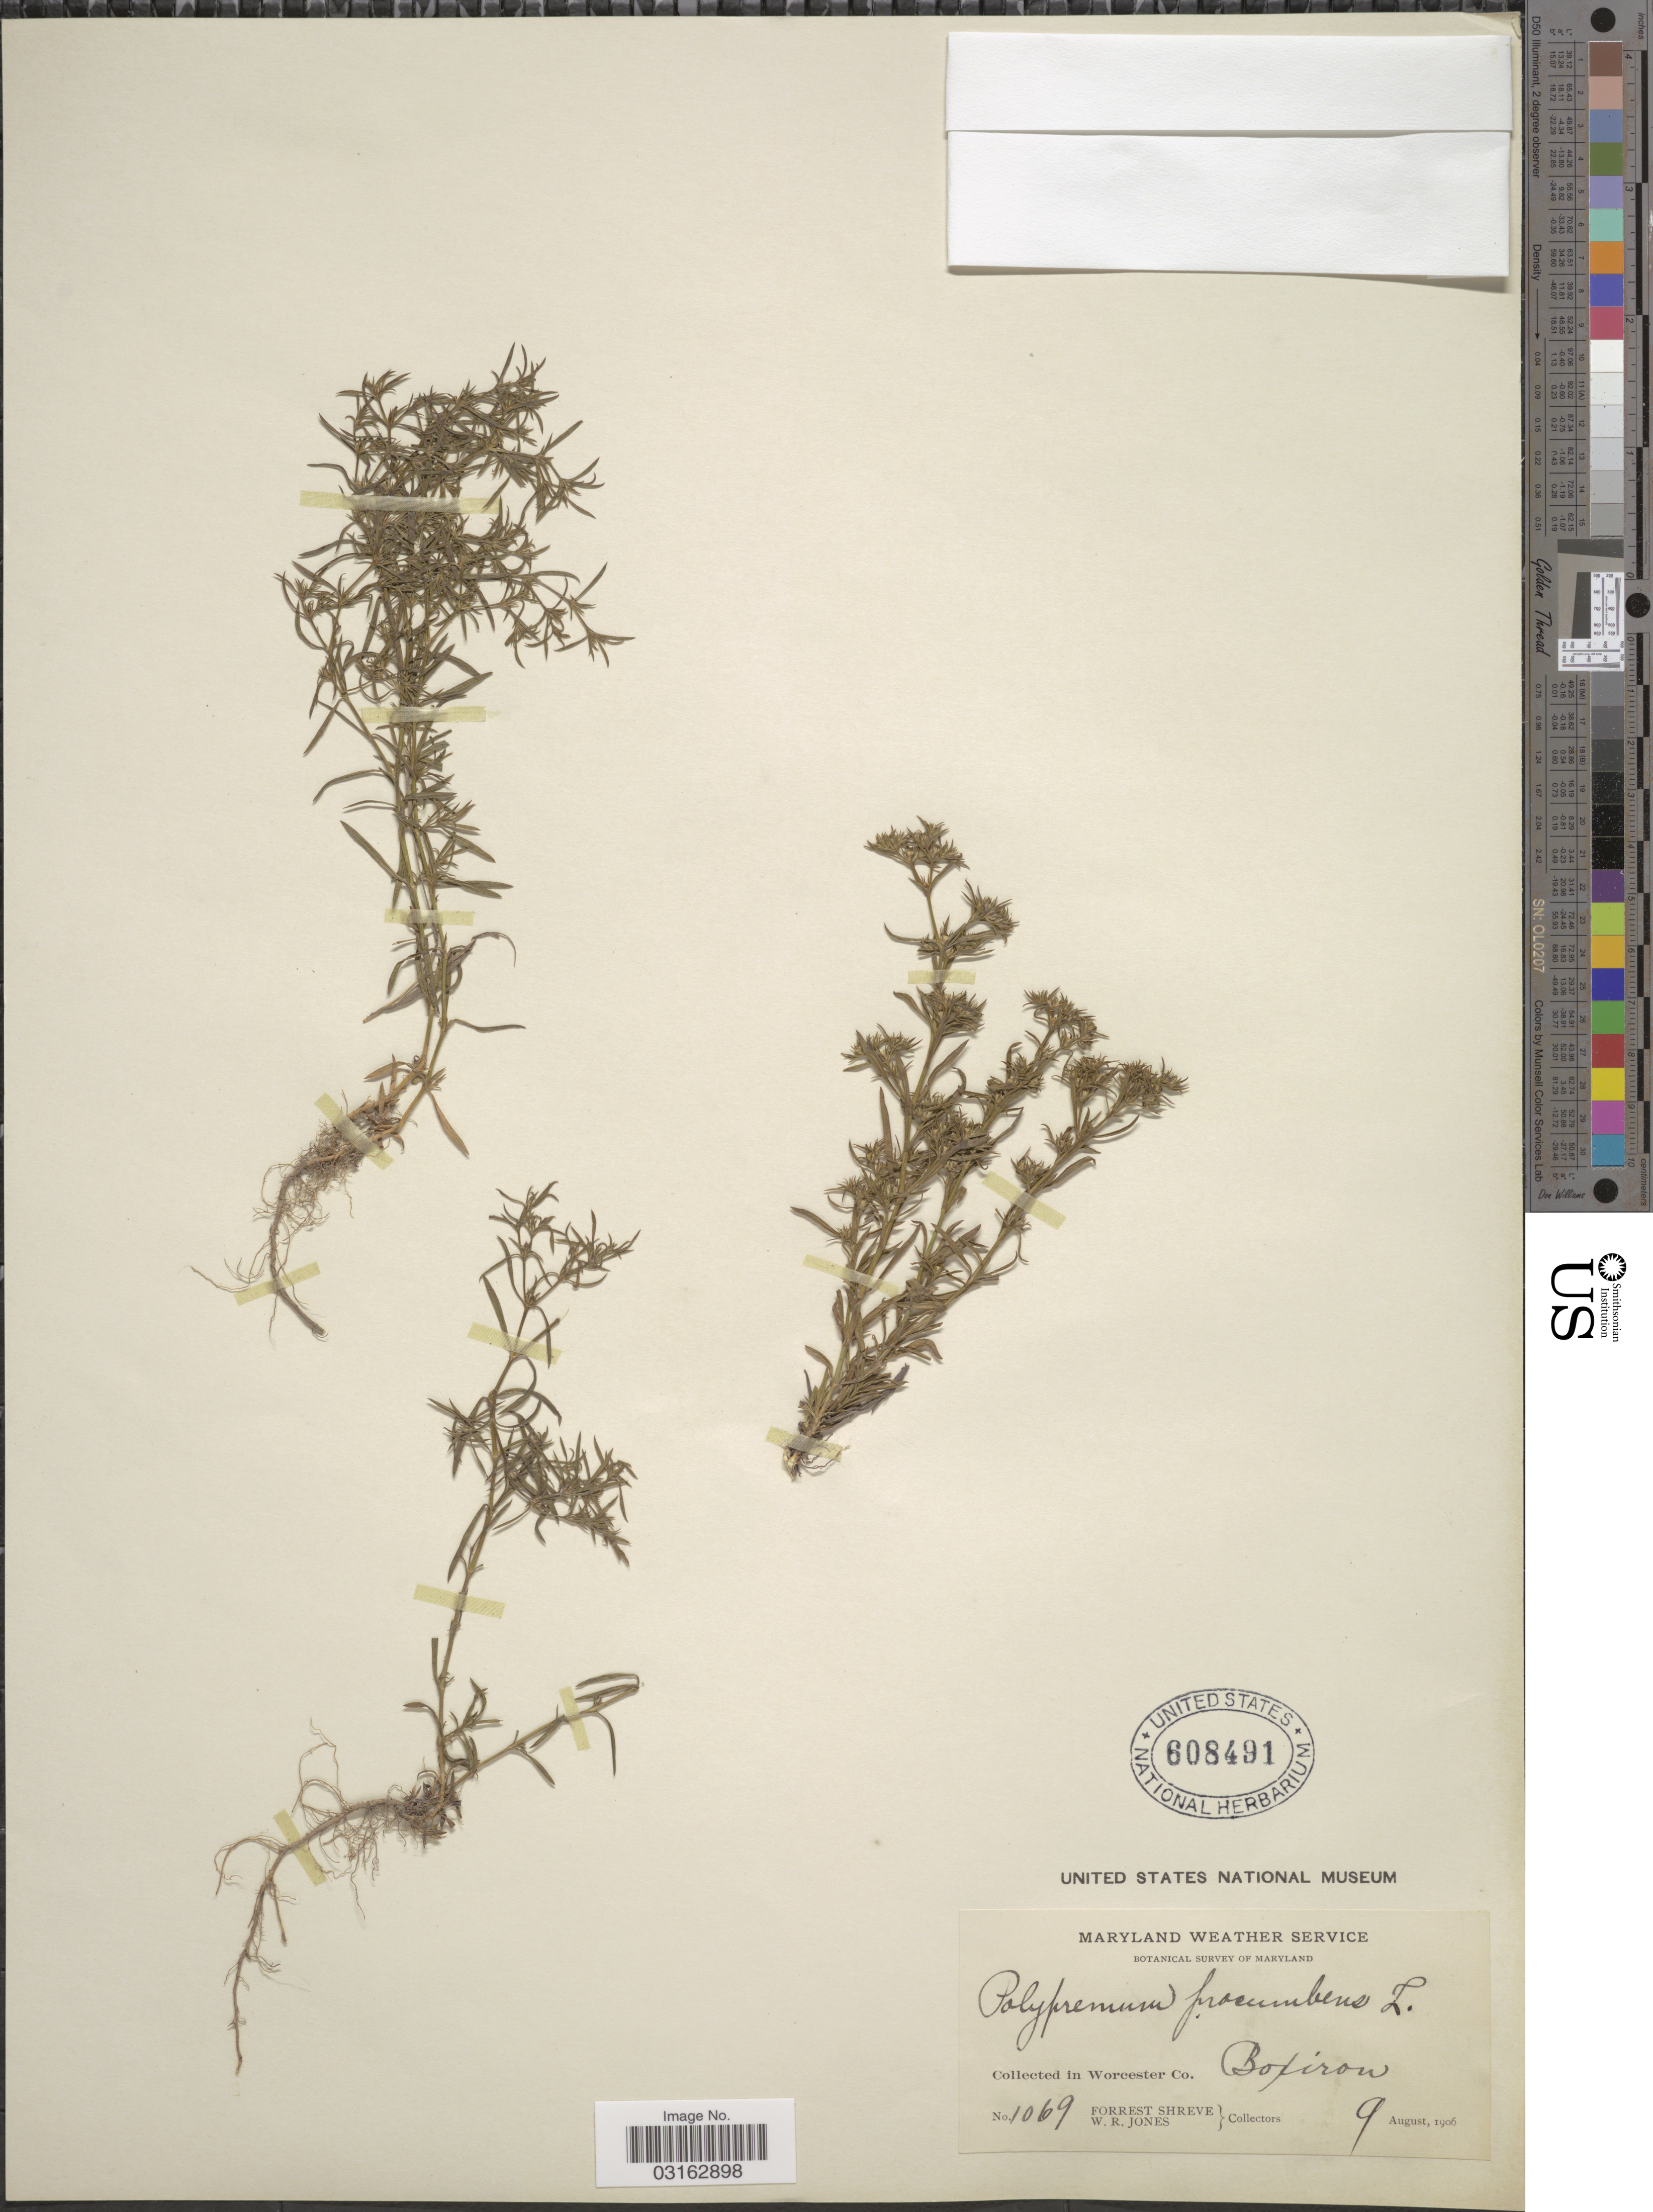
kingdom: Plantae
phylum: Tracheophyta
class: Magnoliopsida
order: Lamiales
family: Tetrachondraceae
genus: Polypremum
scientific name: Polypremum procumbens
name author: L.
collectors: F. Shreve & W. R. Jones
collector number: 1069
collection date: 1906-08-09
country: United States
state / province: Maryland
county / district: Worcester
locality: In Worcester Co., Boxiron.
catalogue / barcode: US 608491